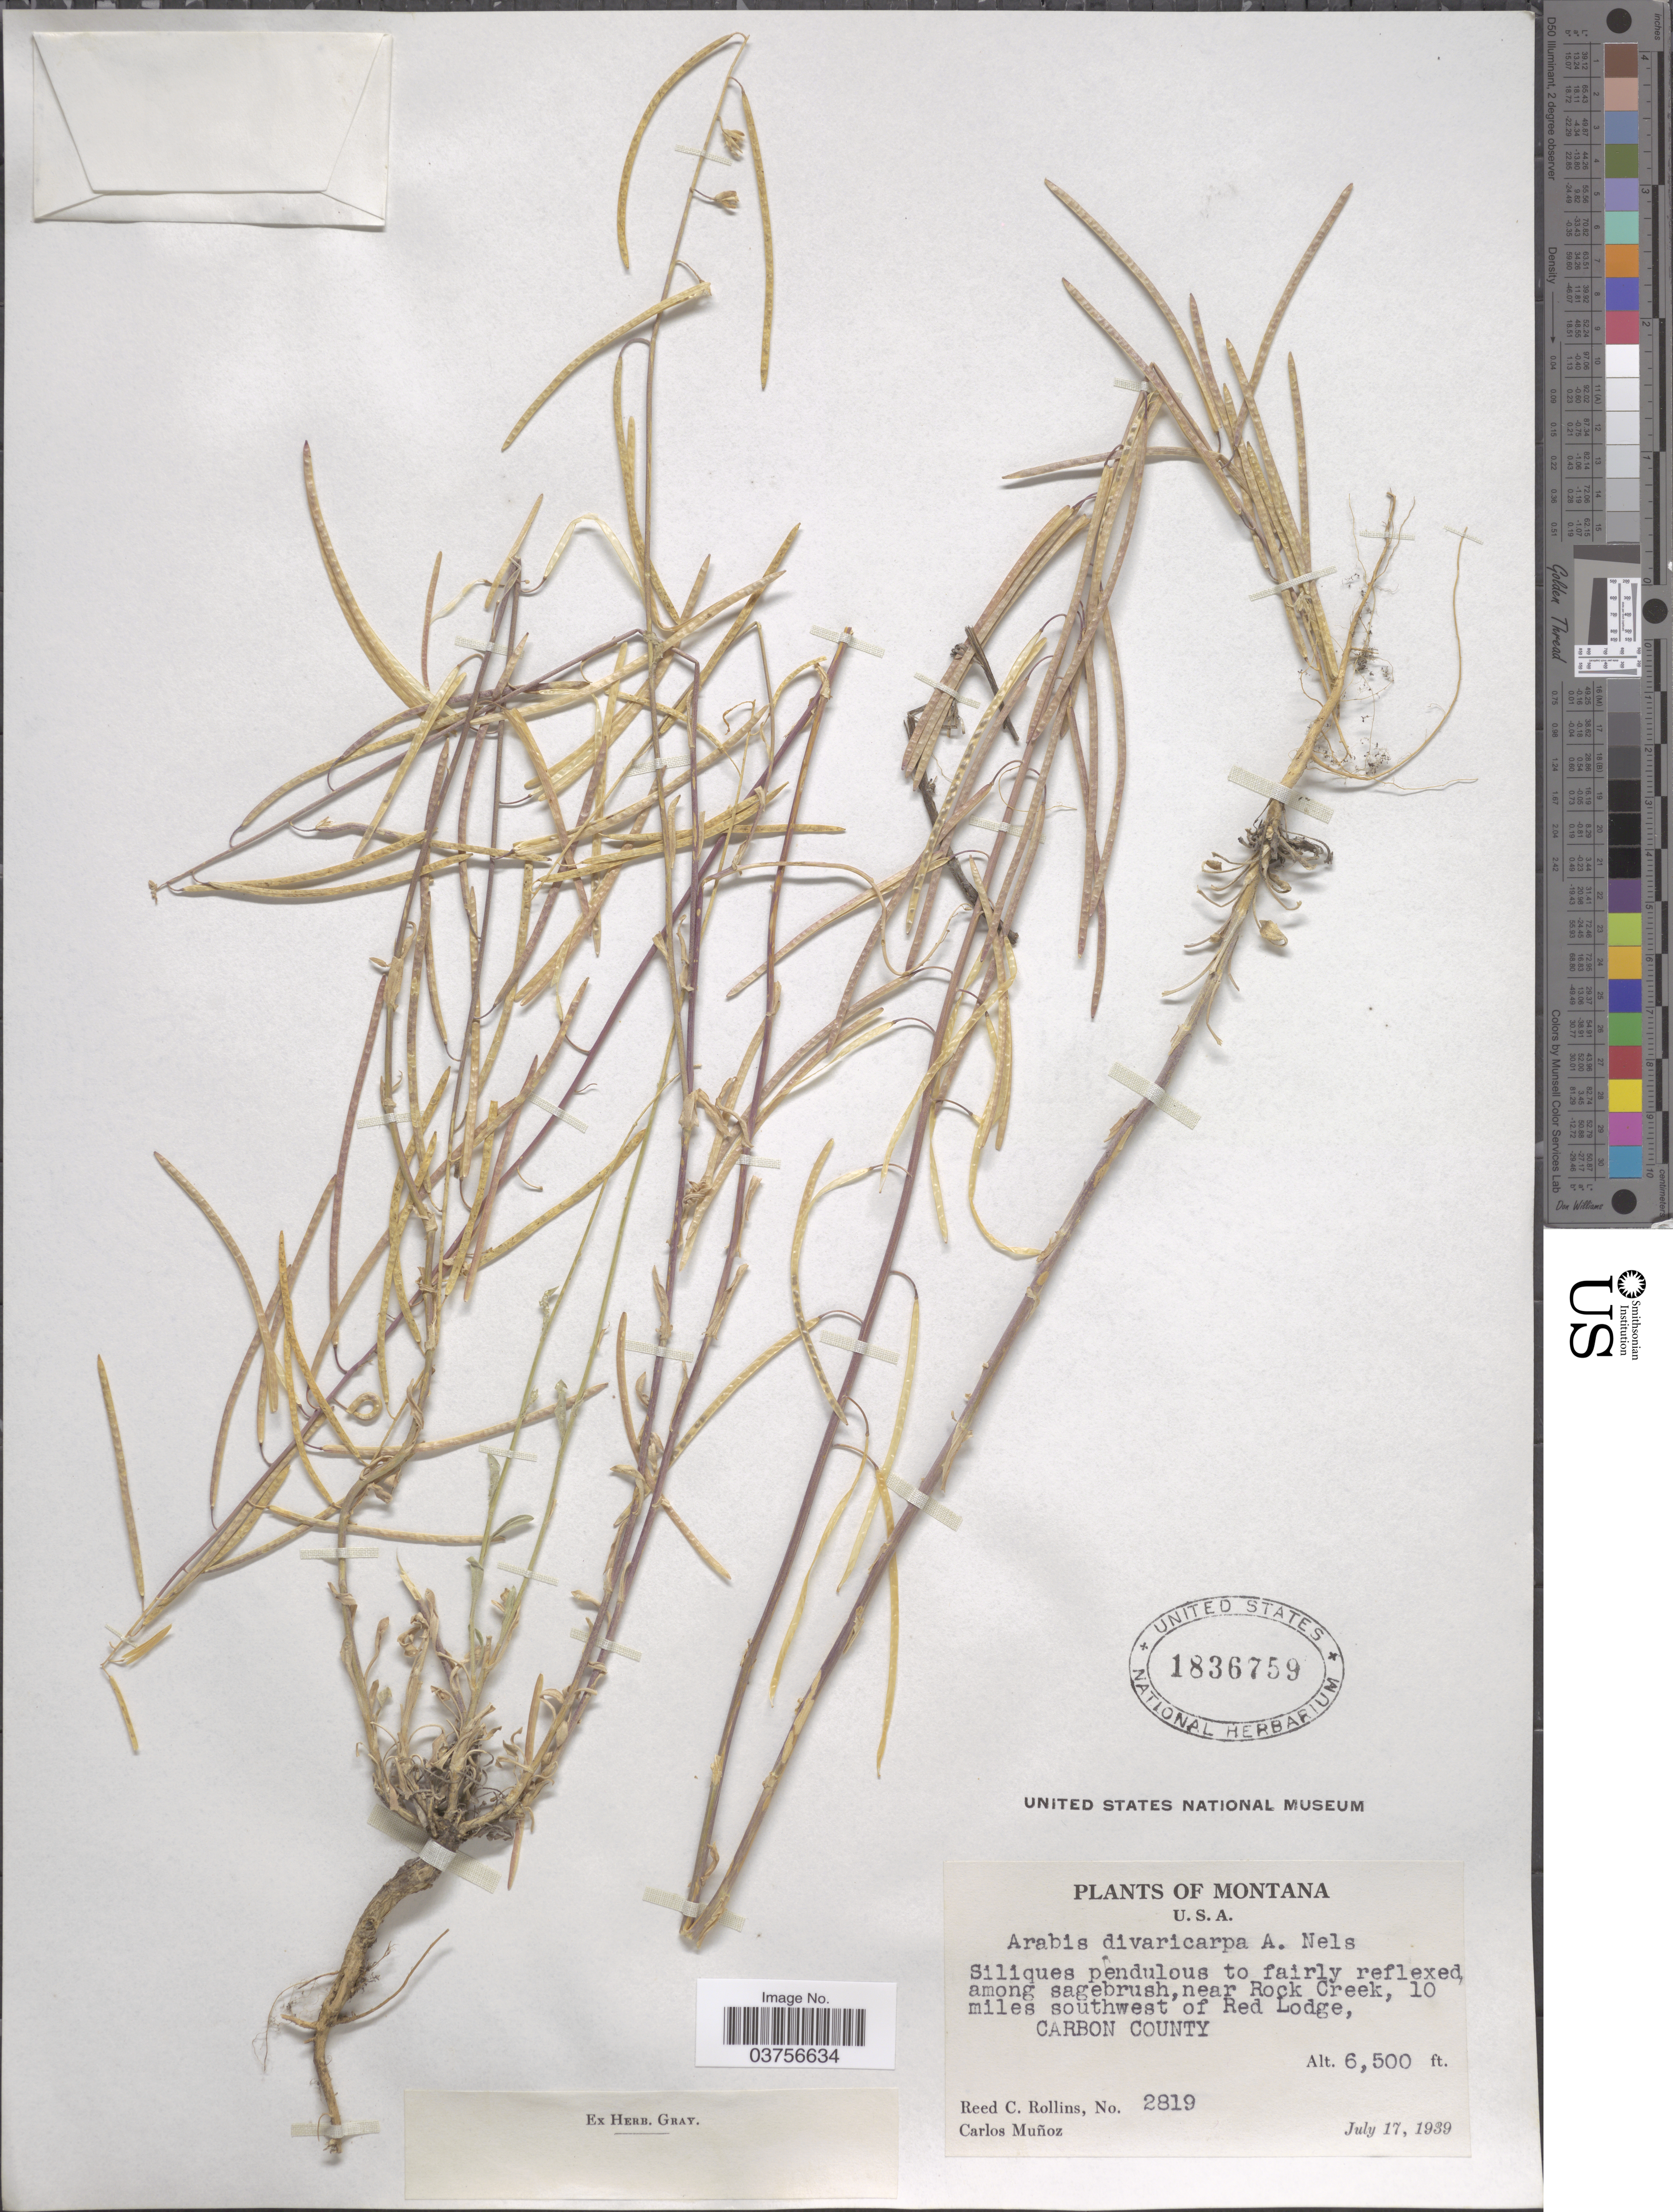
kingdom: Plantae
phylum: Tracheophyta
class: Magnoliopsida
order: Brassicales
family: Brassicaceae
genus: Arabis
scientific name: Arabis divaricarpa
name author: A. Nelson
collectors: R. C. Rollins & C. Muñoz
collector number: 2819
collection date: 1939-07-17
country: United States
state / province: Montana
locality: Near Rock Creek, 10 miles southwest of Red Lodge, Carbon County.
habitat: among sagebrush, near creek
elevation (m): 1981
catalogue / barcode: US 1836759